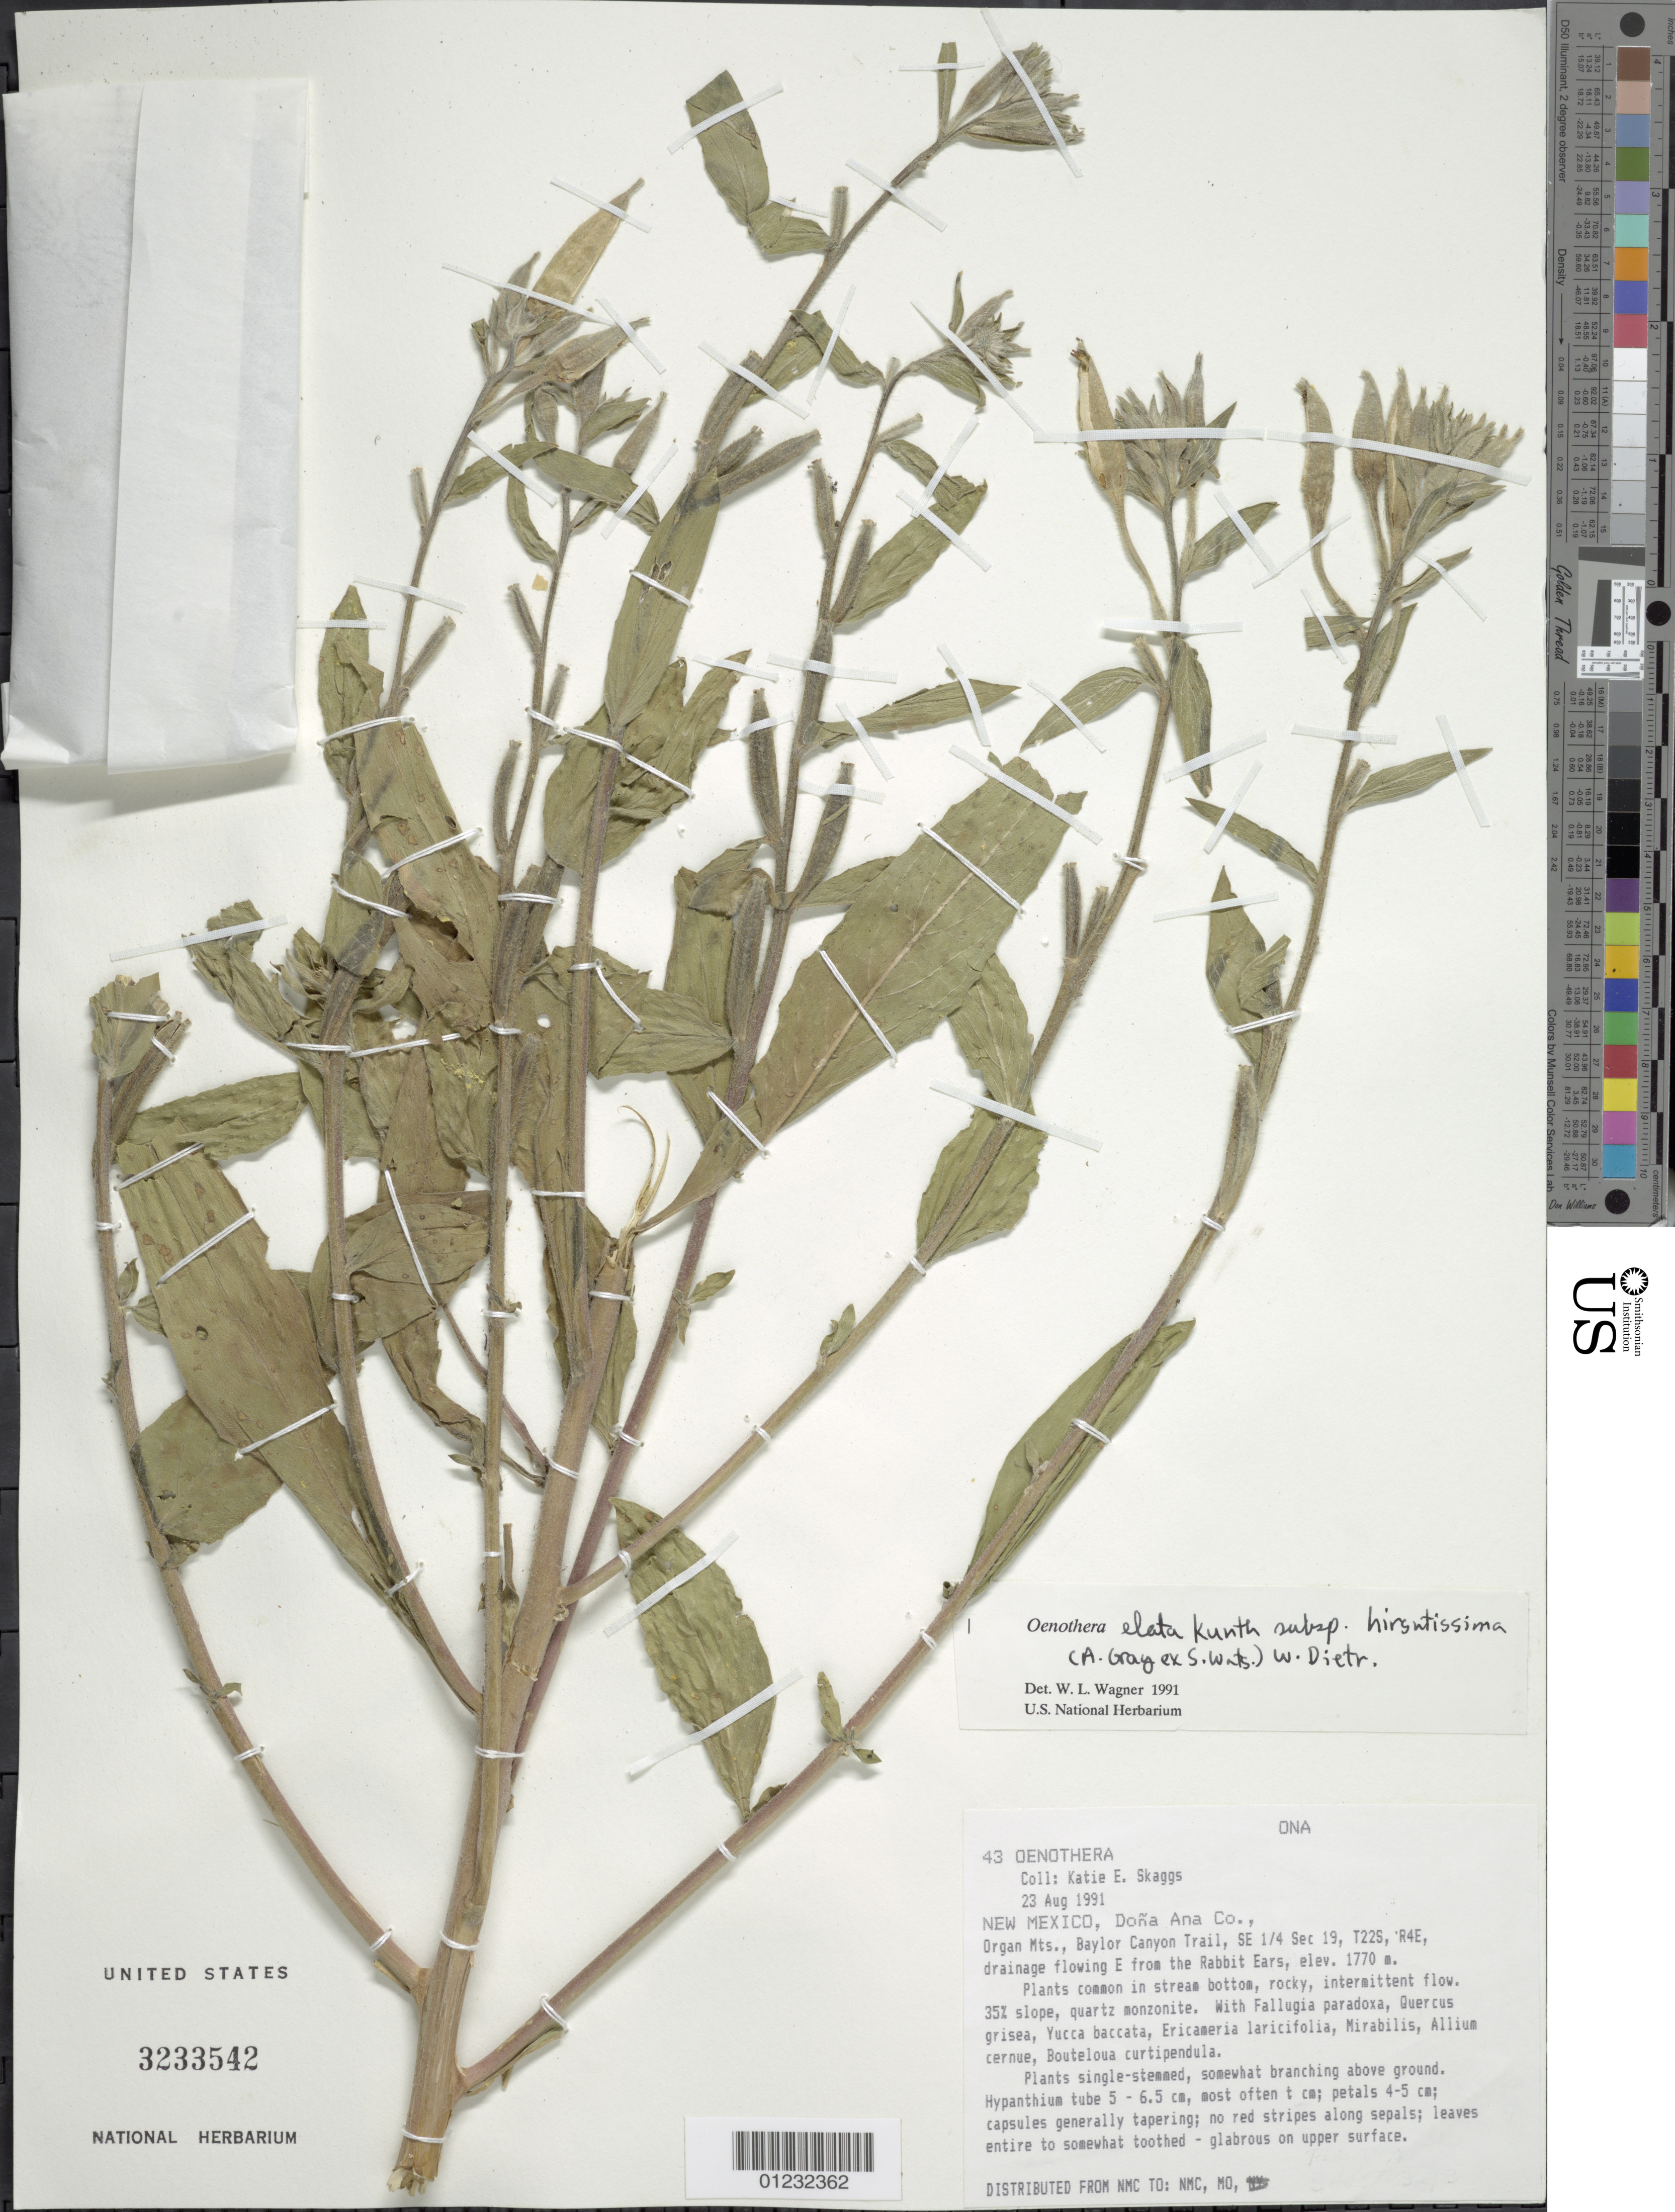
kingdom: Plantae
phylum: Tracheophyta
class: Magnoliopsida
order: Myrtales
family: Onagraceae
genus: Oenothera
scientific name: Oenothera elata subsp. hirsutissima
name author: (A. Gray ex S. Watson) W. Dietr.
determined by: Wagner, W. L., (BOT), Smithsonian Institution - National Museum of Natural History (UNITED STATES)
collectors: K. Skaggs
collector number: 43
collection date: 1991-08-23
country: United States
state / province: New Mexico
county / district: Dona Ana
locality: Organ Mts., Baylor Canyon Trail, SE 1/4 Sec 19, T22S, R4E, drainage flowing E from the Rabbit Ears.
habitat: Stream bottom.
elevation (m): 1770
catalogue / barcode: US 3233452